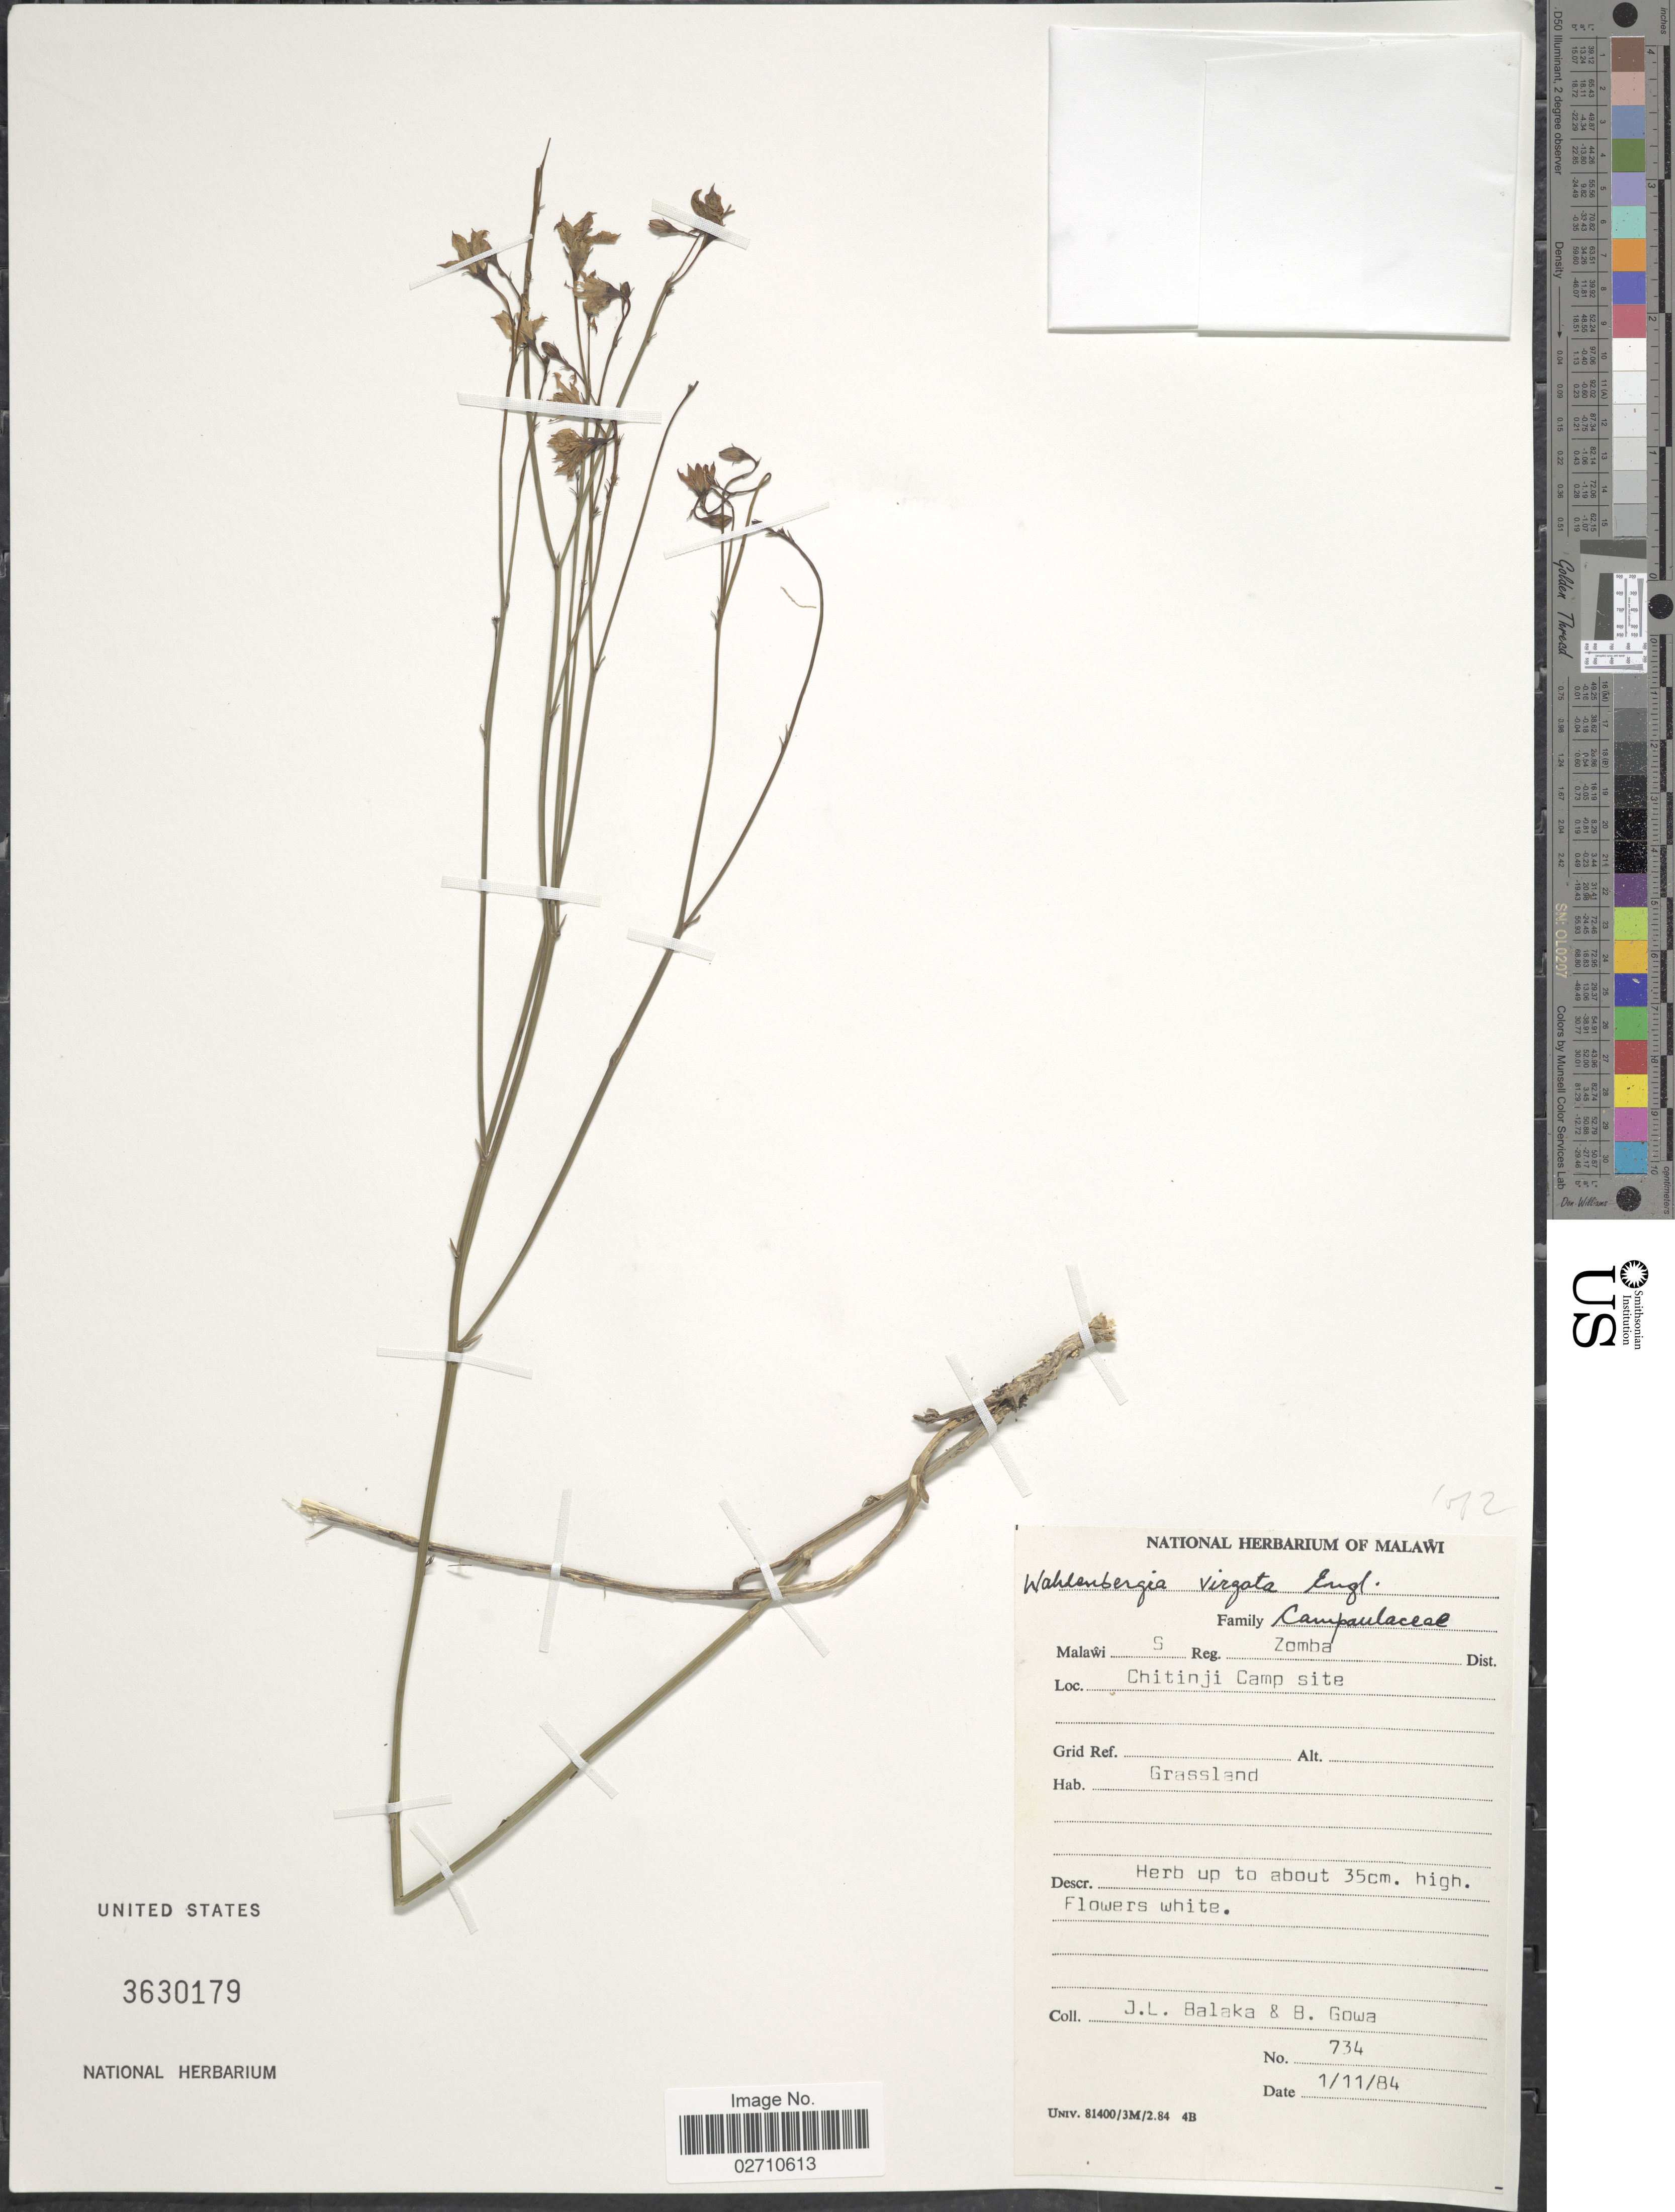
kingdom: Plantae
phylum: Tracheophyta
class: Magnoliopsida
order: Asterales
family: Campanulaceae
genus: Wahlenbergia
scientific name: Wahlenbergia virgata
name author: Engl.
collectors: J. Balaka & B. Gowa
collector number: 734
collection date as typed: Transcribed d/m/y: 1/11/84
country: Malawi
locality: Malawi S, Reg. Zomba, Chitinji Camp Site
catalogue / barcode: US 3630179